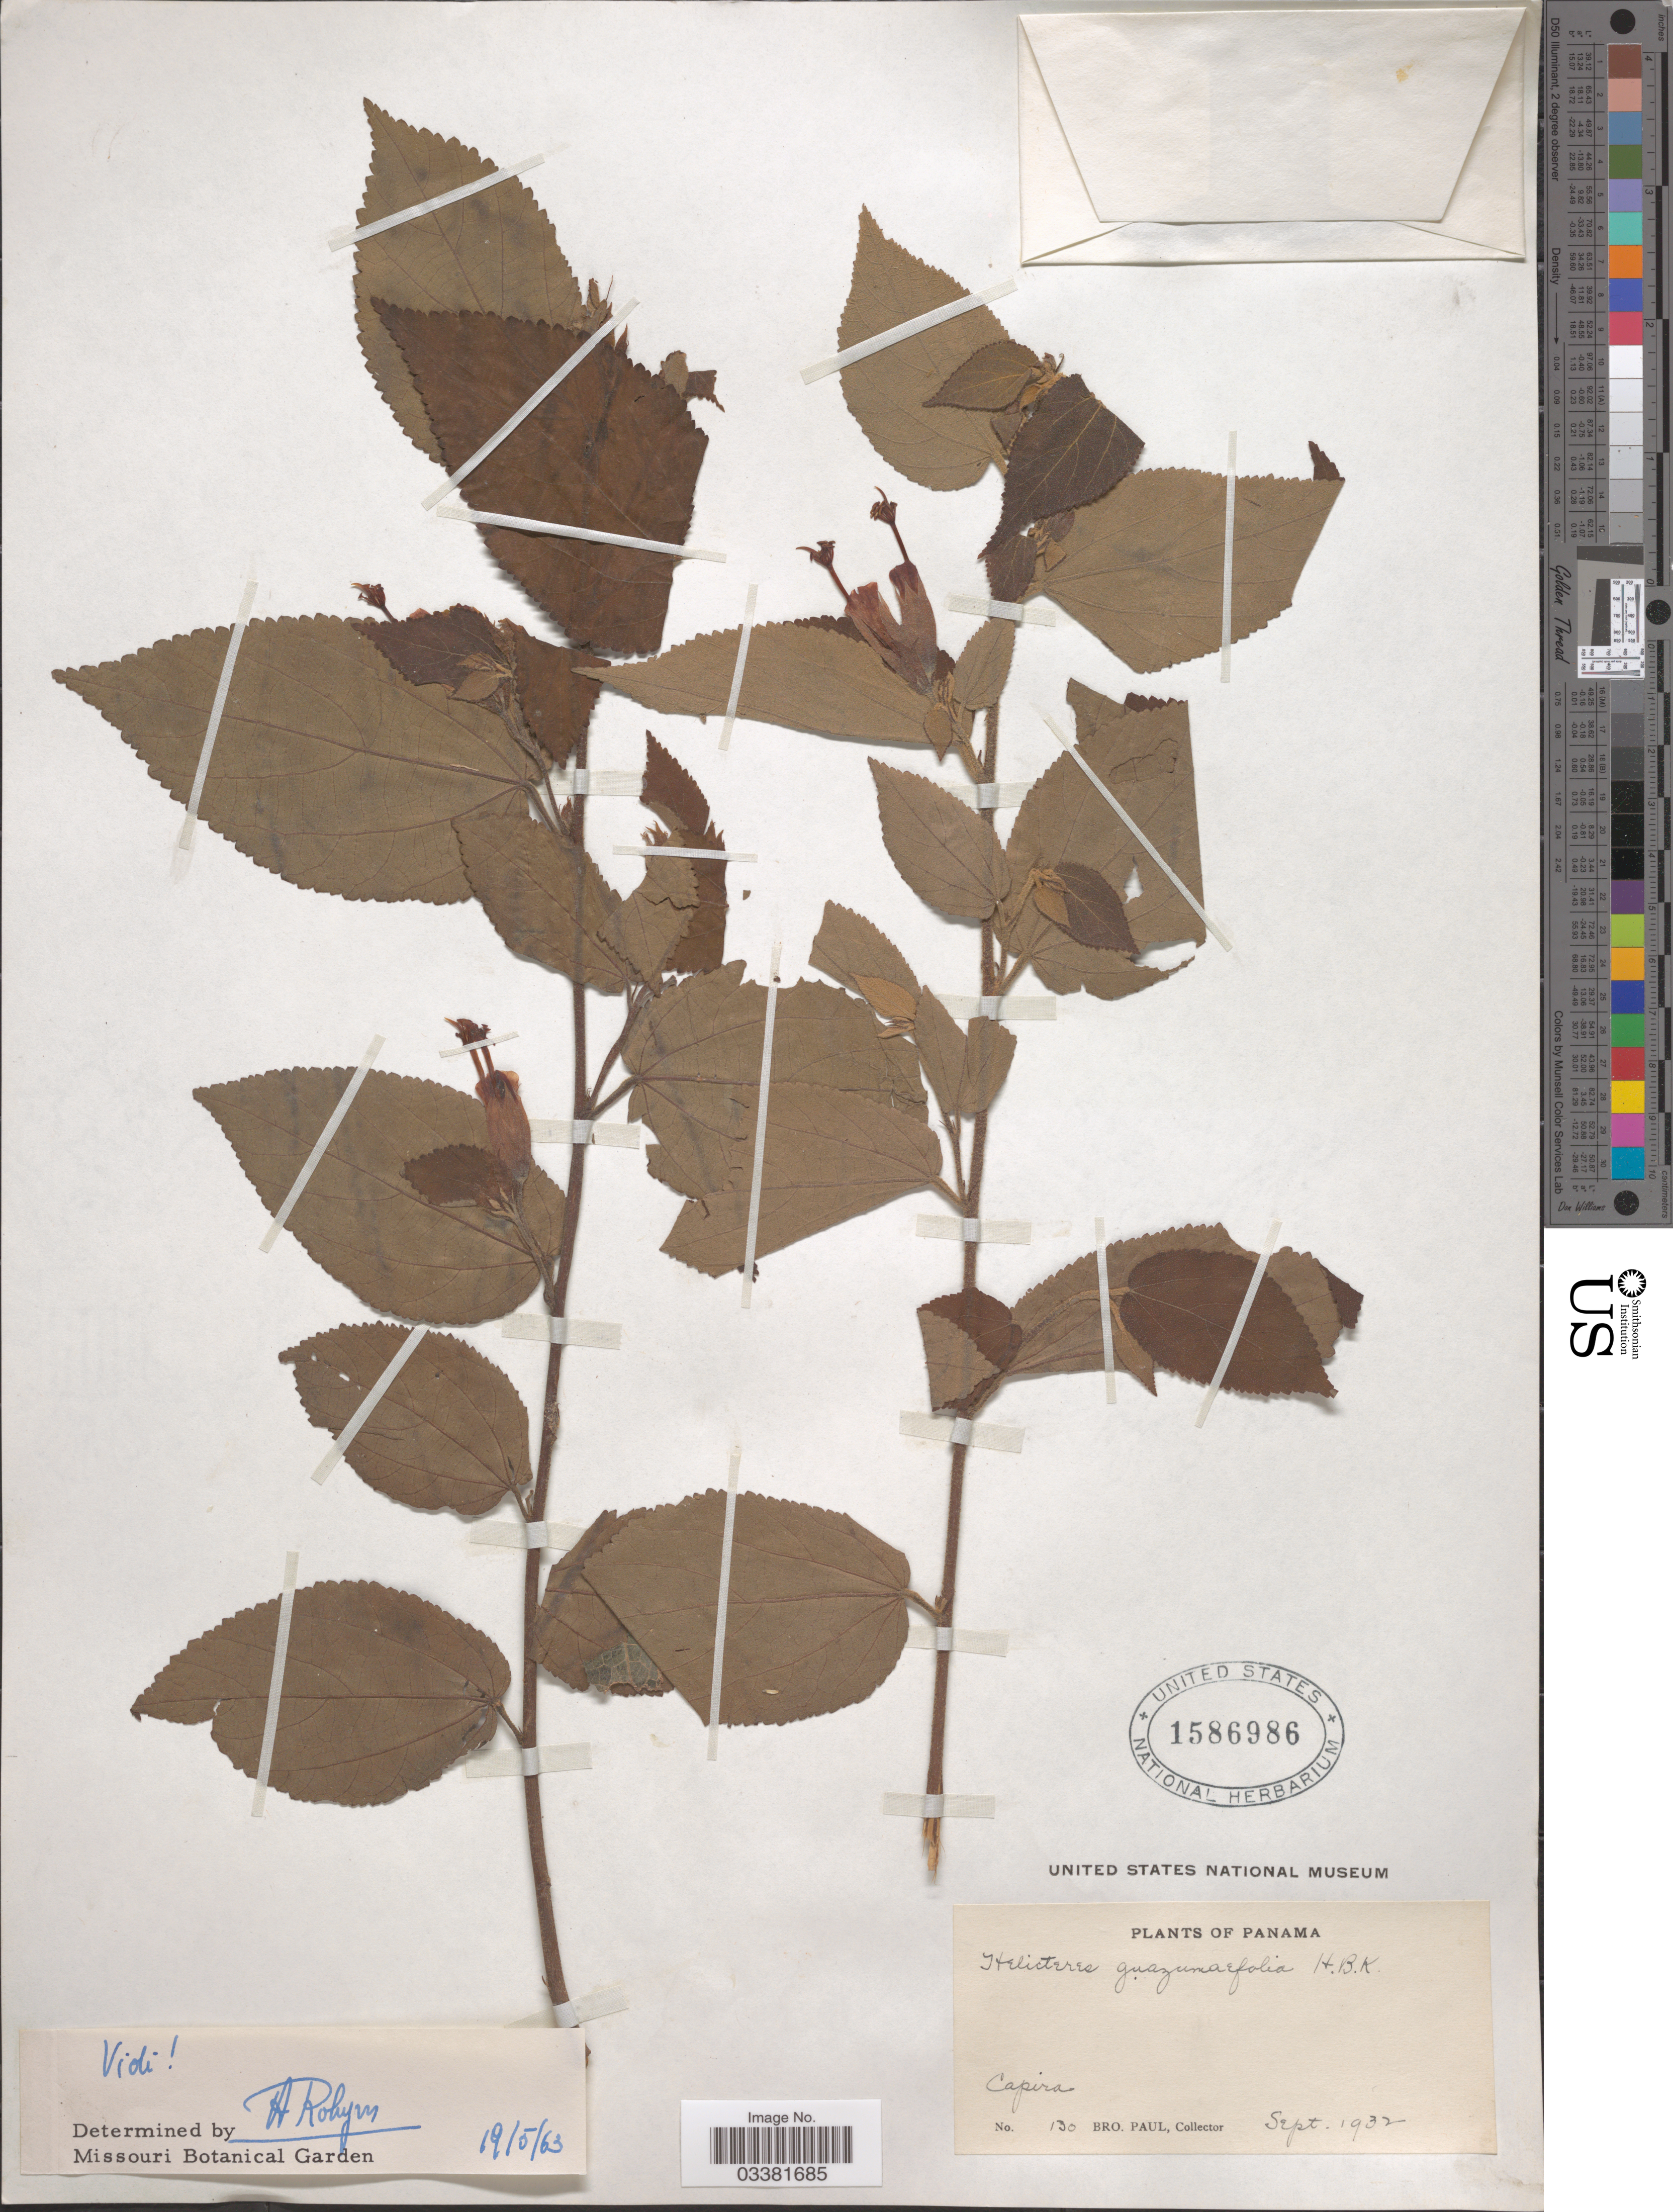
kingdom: Plantae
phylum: Tracheophyta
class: Magnoliopsida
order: Malvales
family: Malvaceae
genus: Helicteres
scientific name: Helicteres guazumifolia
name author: Kunth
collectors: B. Paul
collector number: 130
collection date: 1932-09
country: Panama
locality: Capira.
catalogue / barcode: US 1586986